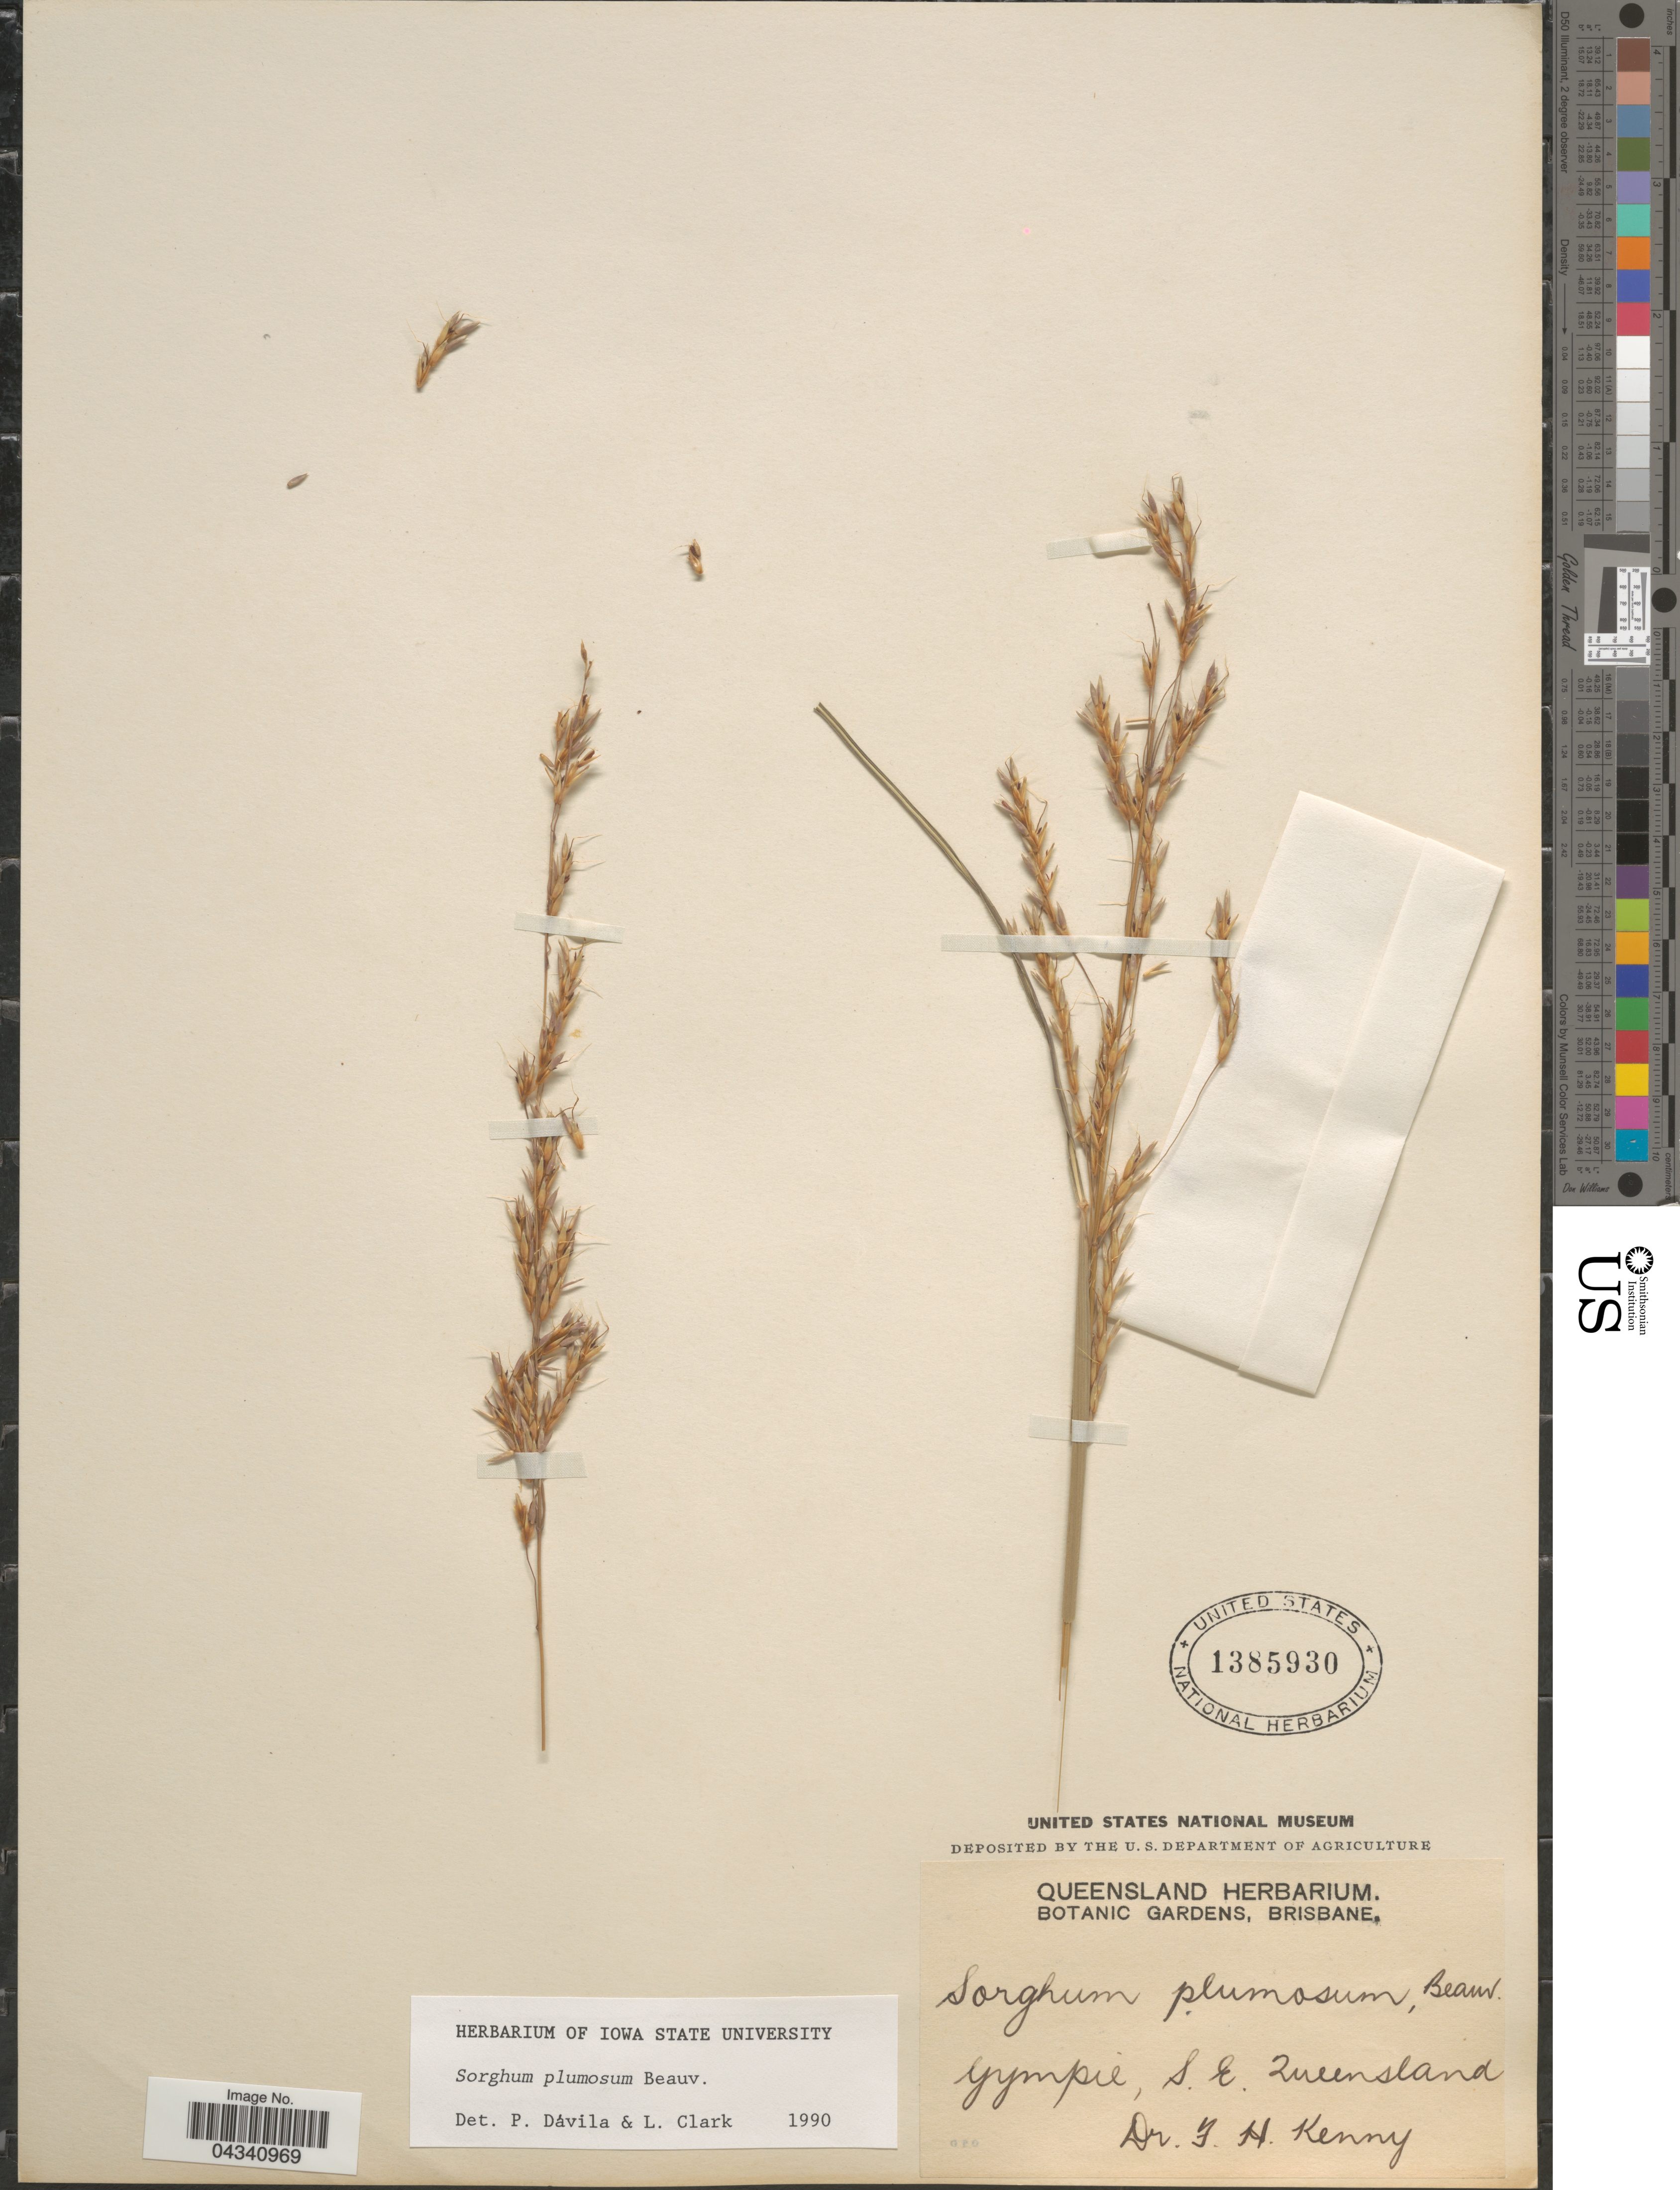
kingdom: Plantae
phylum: Tracheophyta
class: Liliopsida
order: Poales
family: Poaceae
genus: Sorghum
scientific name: Sorghum plumosum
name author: (R. Br.) P. Beauv.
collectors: F. Kenny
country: Australia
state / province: Queensland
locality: Gympie, S.E. Queensland.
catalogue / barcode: US 1385930